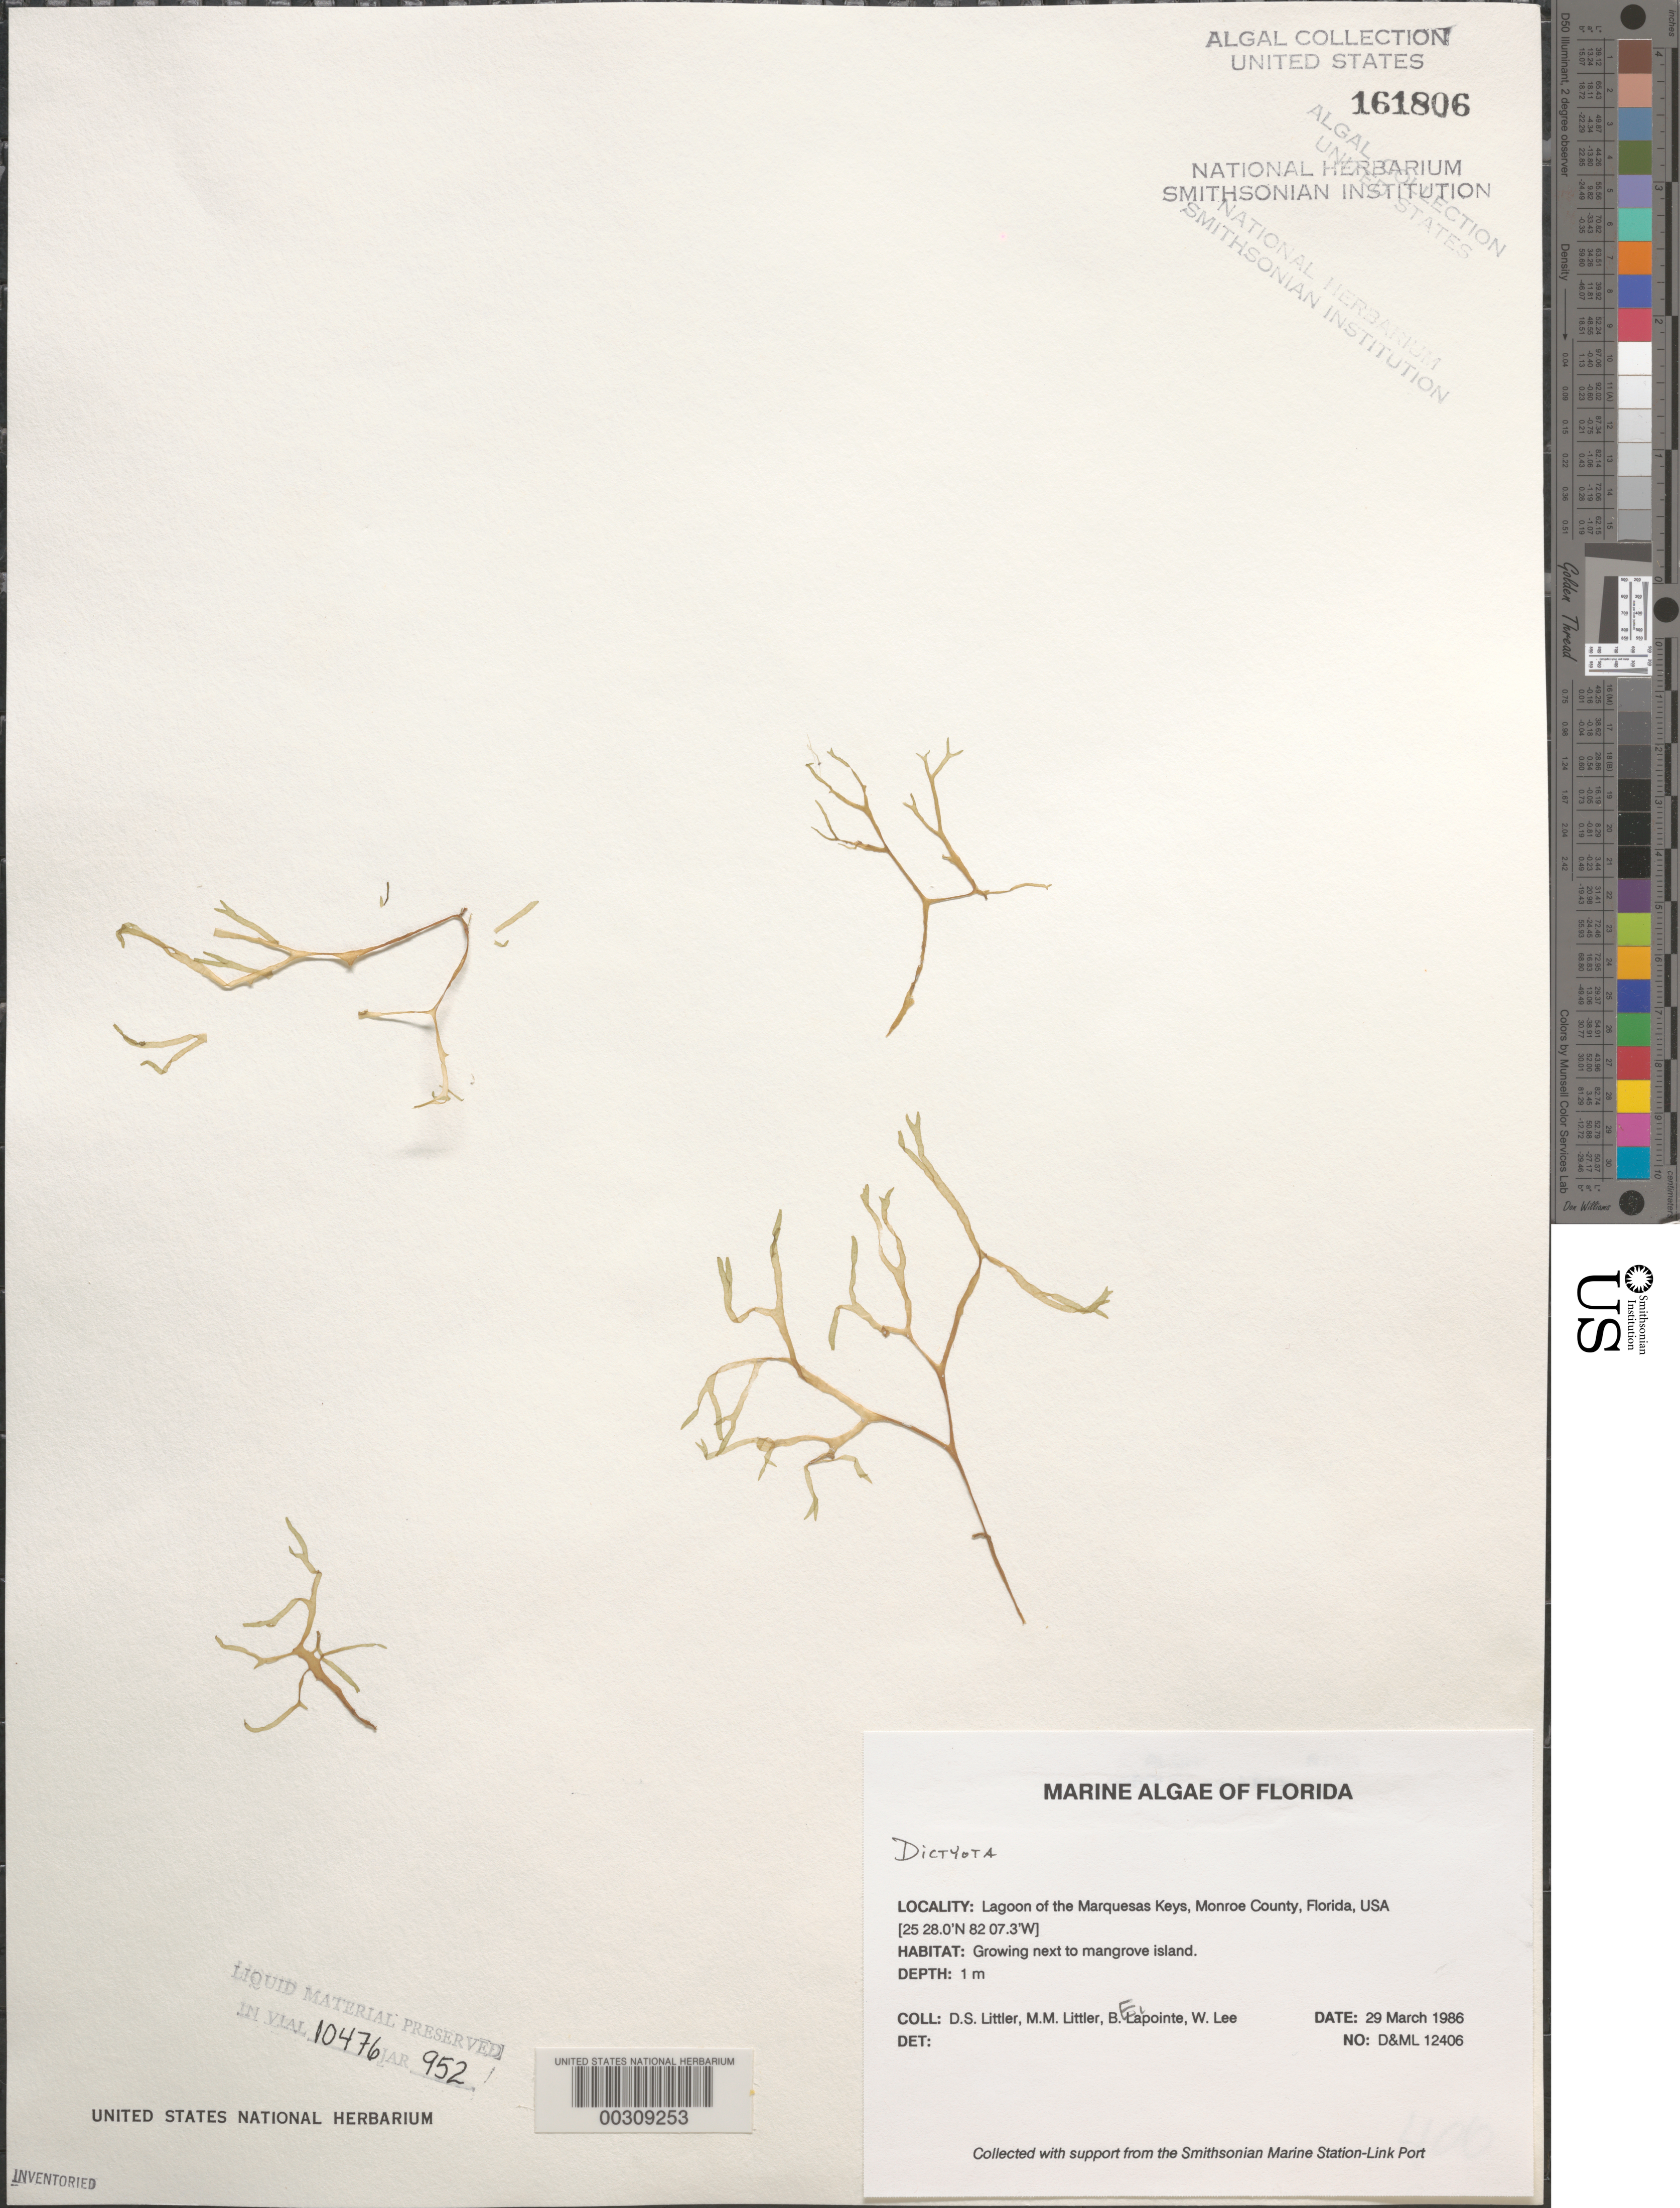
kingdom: Chromista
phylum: Ochrophyta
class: Phaeophyceae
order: Dictyotales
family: Dictyotaceae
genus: Dictyota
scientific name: Dictyota sp.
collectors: D. S. Littler, M. M. Littler, B. Lapointe & W. Lee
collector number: D&ML 12406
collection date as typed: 29 Mar 1986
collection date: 1986-03-29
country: United States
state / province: Florida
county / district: Monroe County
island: Marquesas Keys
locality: Marquesas Keys lagoon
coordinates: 25 28.0' N, 82 07.3' W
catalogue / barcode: US 161806